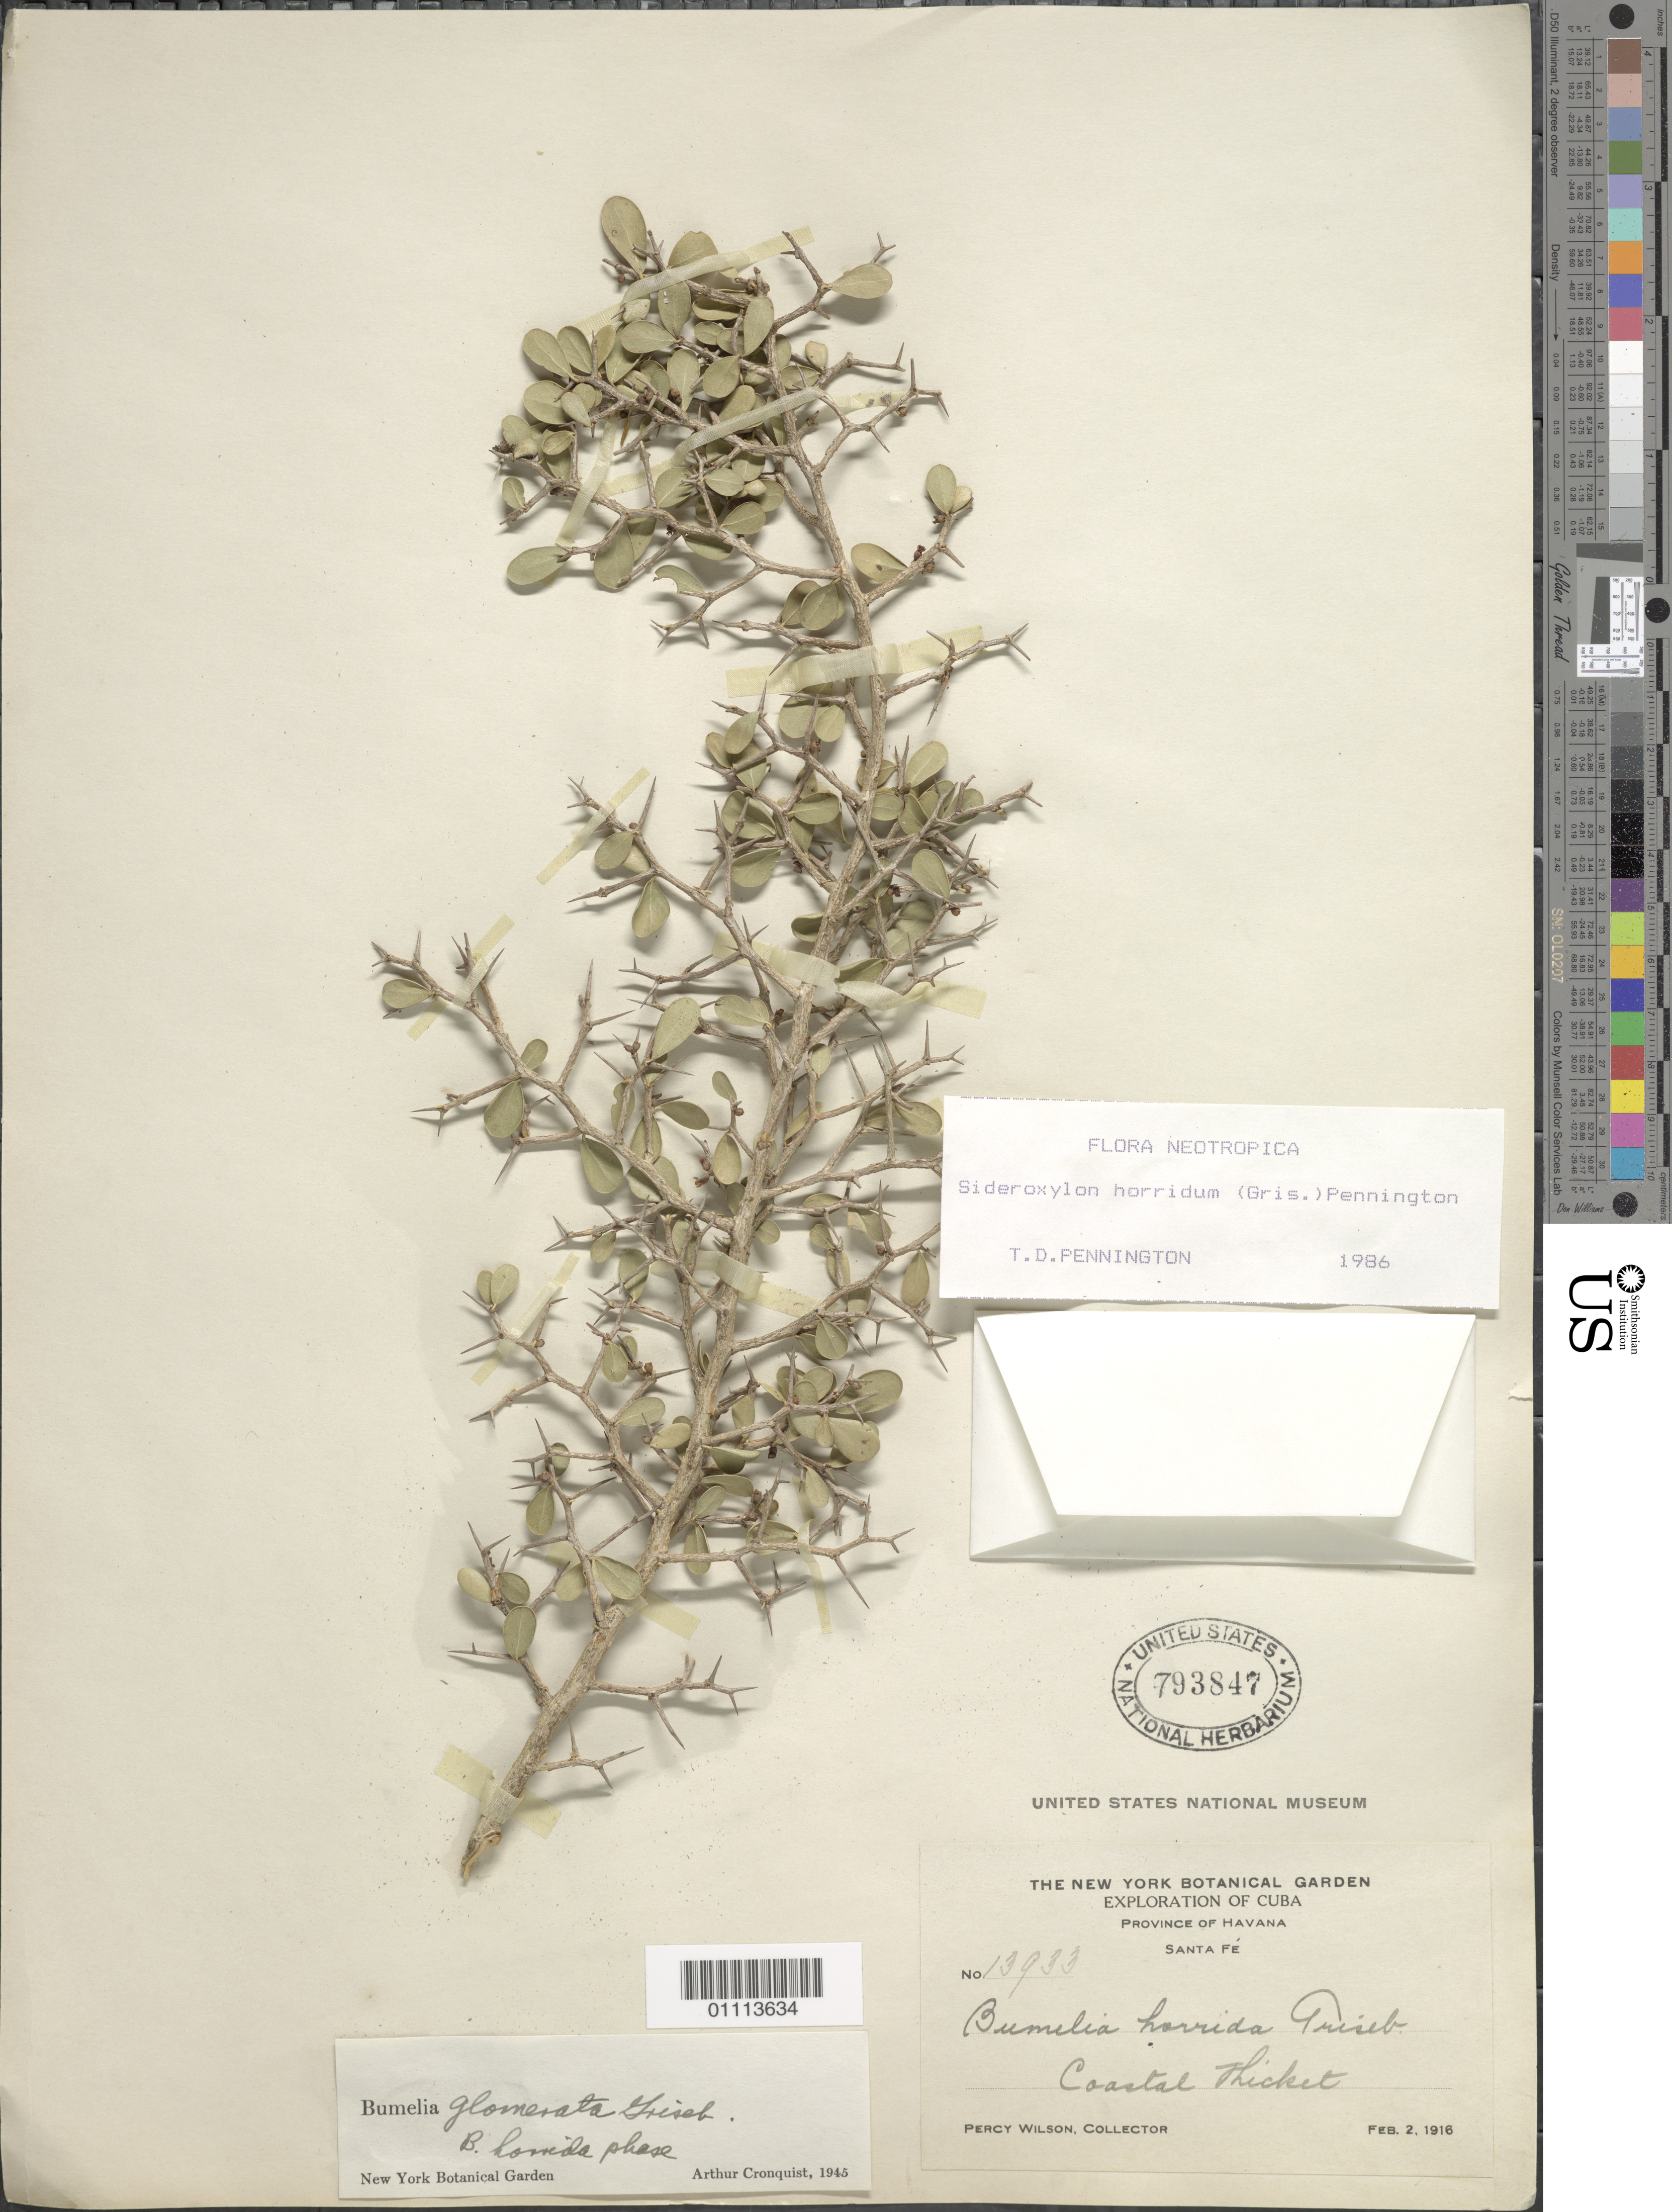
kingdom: Plantae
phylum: Tracheophyta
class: Magnoliopsida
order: Ericales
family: Sapotaceae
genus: Sideroxylon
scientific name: Sideroxylon horridum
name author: (Griseb.) T.D. Penn.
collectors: P. Wilson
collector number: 13933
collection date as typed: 02 Feb 1916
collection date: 1916-02-02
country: Cuba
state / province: Isla de La Juventud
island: Isla de la Juventud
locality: Isle of Pines, Santa Fe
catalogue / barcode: US 793847